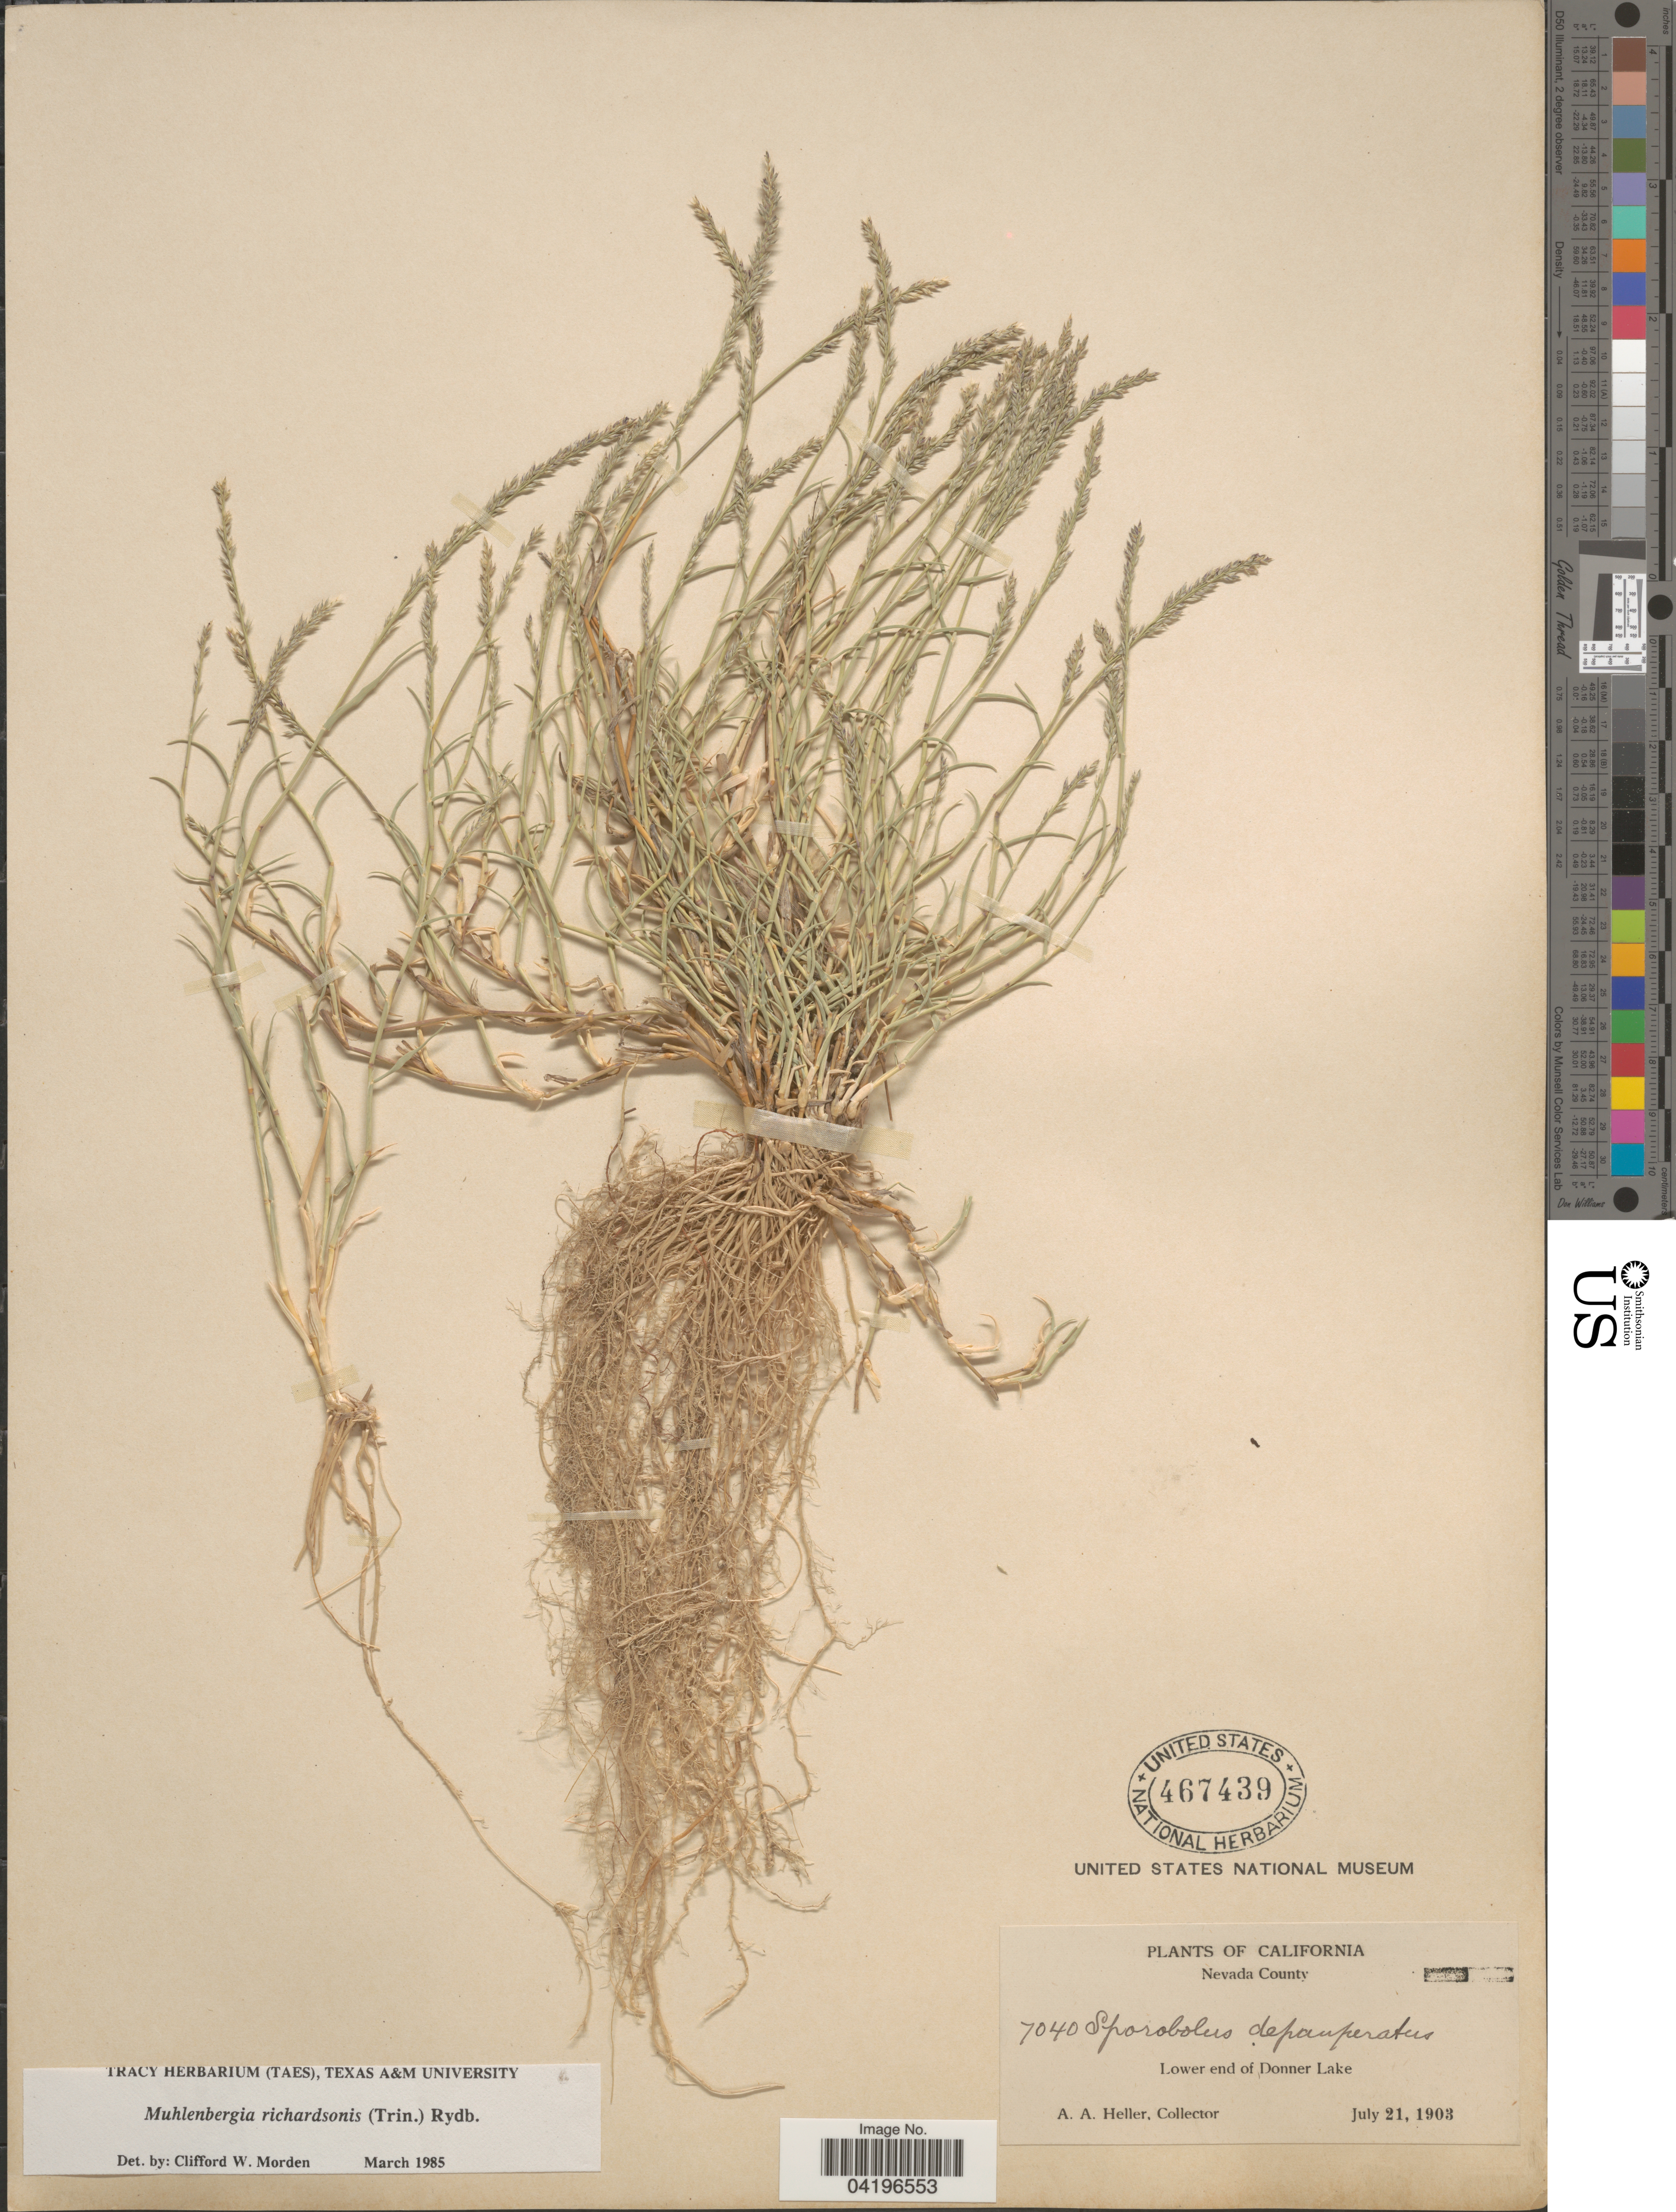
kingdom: Plantae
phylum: Tracheophyta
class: Liliopsida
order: Poales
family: Poaceae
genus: Muhlenbergia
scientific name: Muhlenbergia richardsonis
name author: (Trin.) Rydb.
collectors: A. A. Heller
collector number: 7040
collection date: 1903-07-21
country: United States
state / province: California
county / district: Nevada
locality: Nevada County. Lower end of Donner Lake.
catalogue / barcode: US 467439